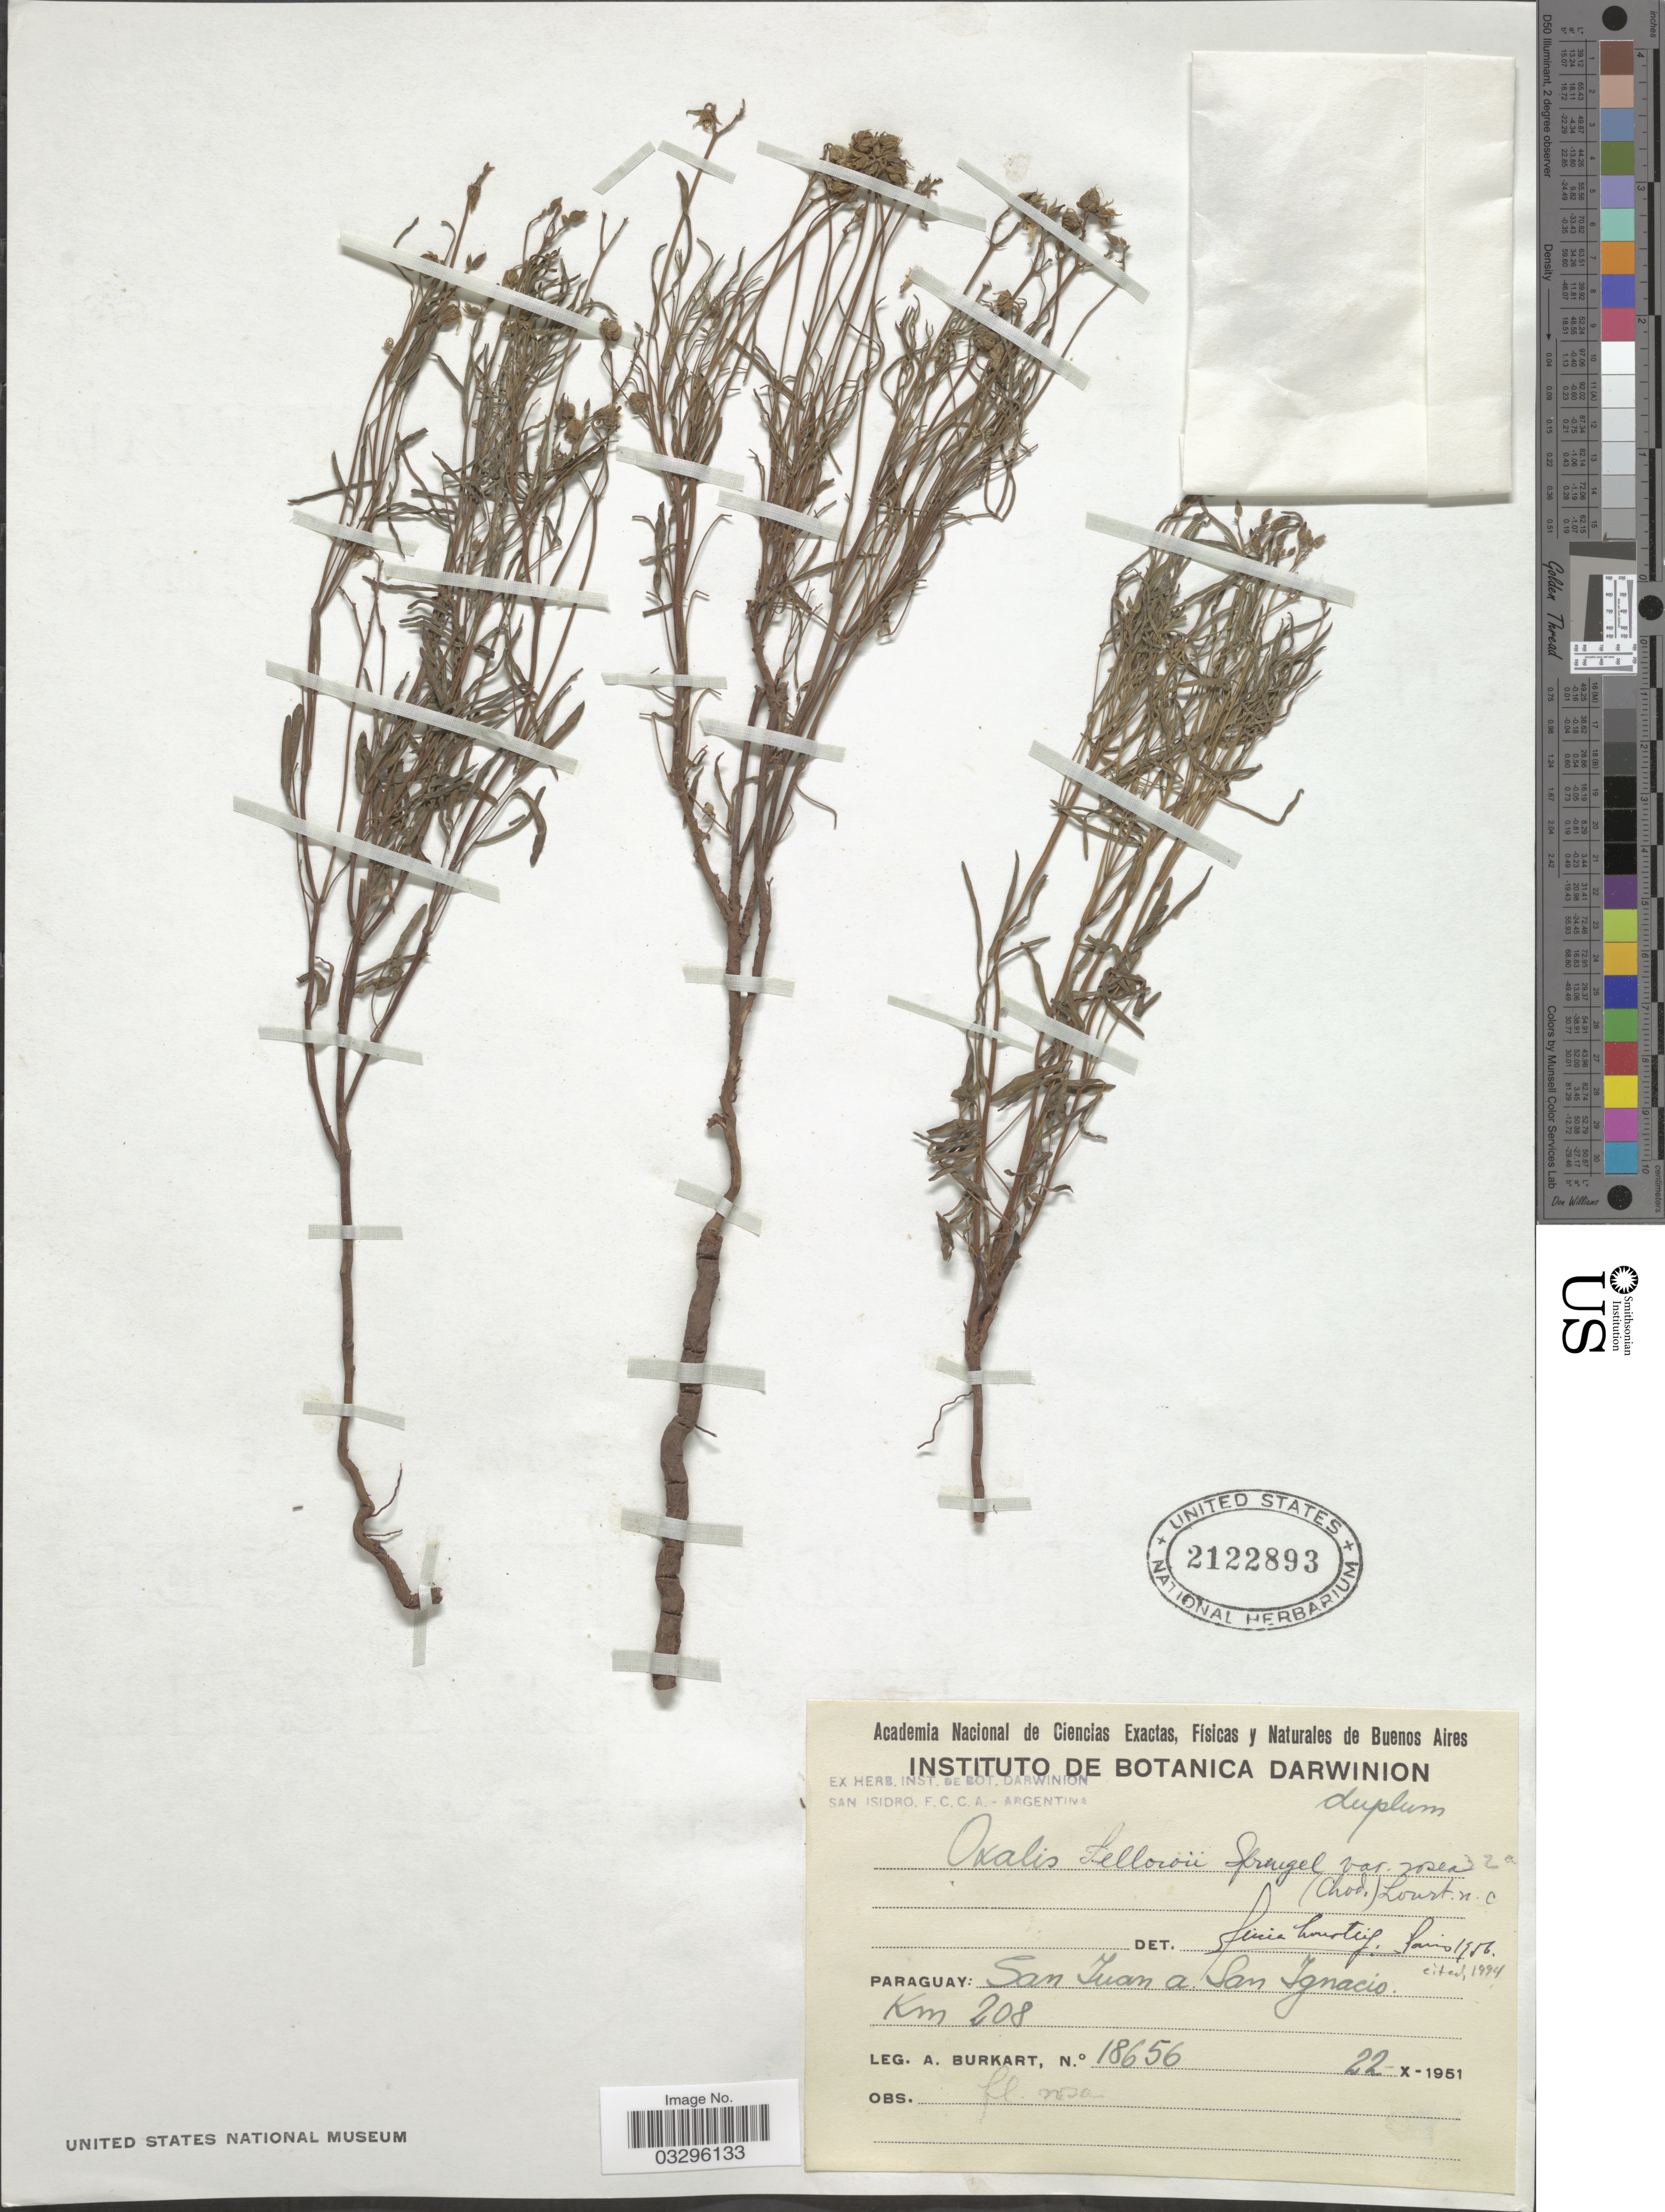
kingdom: Plantae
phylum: Tracheophyta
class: Magnoliopsida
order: Oxalidales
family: Oxalidaceae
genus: Oxalis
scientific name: Oxalis sellowii var. rosea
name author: (Chodat) Lourteig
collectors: A. E. Burkart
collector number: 18656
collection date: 1951-10-22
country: Paraguay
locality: San Juan a San Ignacio. Km 208.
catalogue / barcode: US 2122893